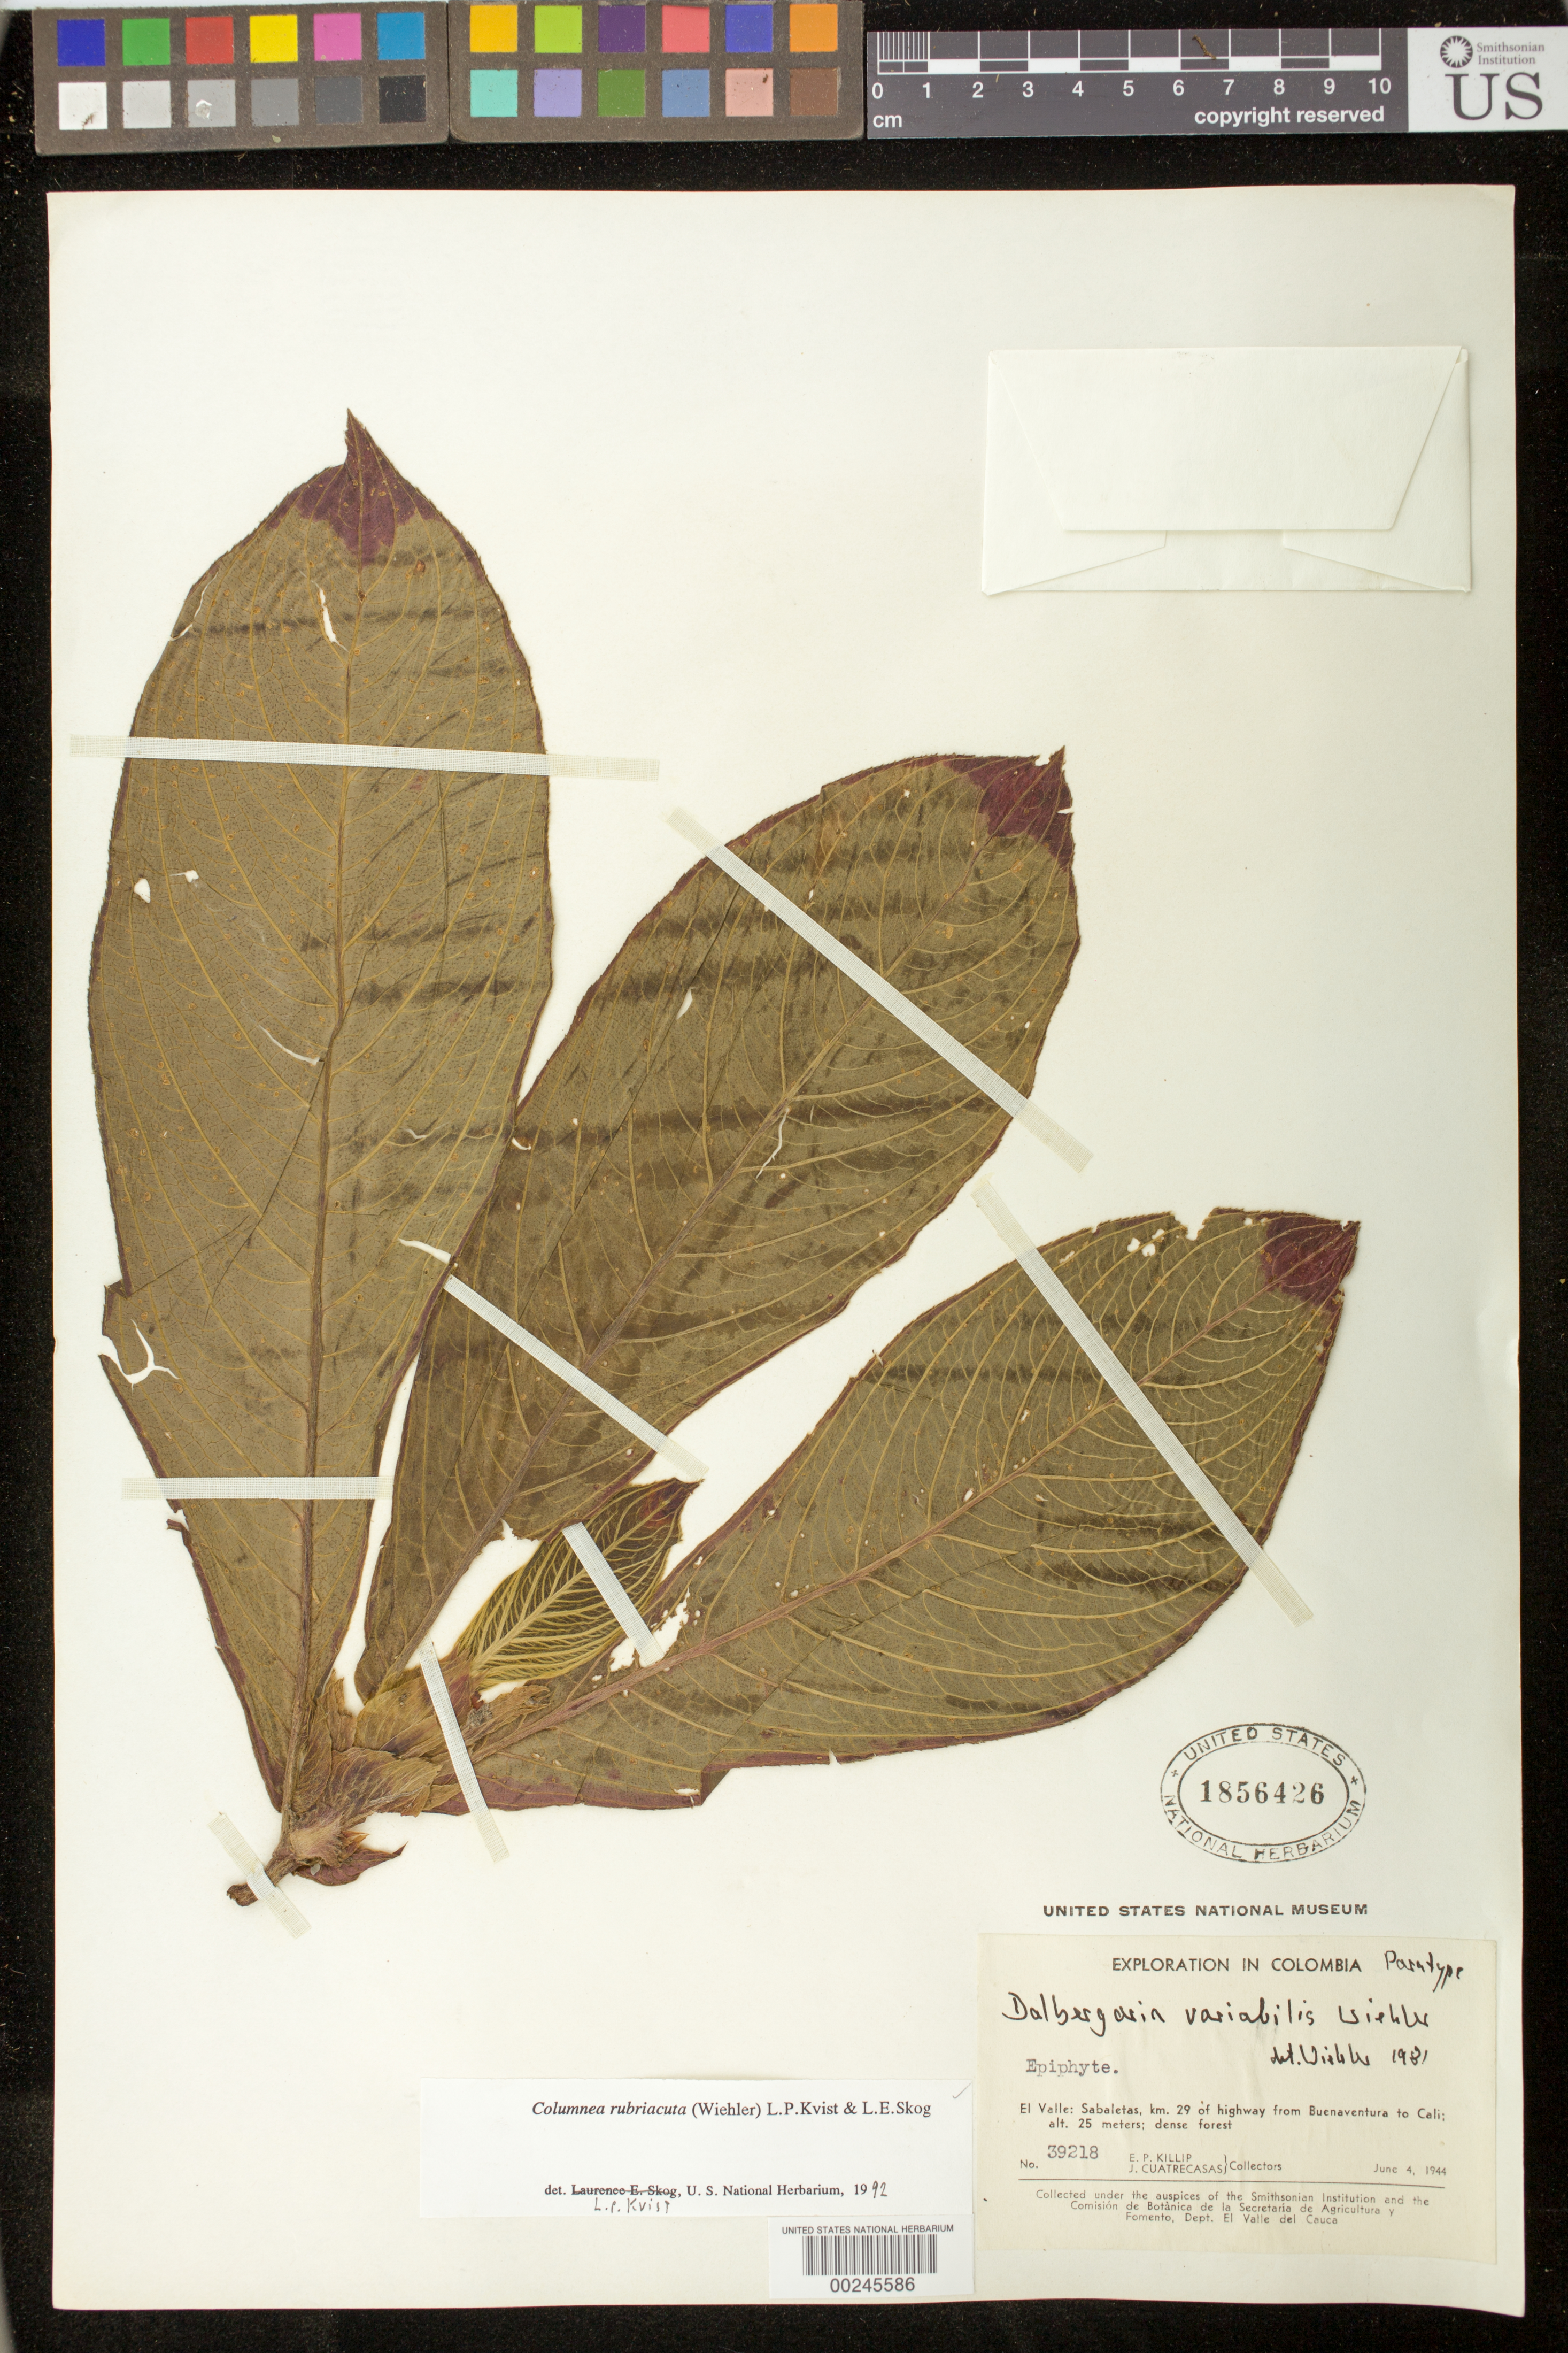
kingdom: Plantae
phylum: Tracheophyta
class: Magnoliopsida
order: Lamiales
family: Gesneriaceae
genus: Columnea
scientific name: Columnea rubriacuta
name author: (Wiehler) L.P. Kvist & L.E. Skog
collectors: E. P. Killip & J. Cuatrecasas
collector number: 39218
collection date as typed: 04 Jun 1944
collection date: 1944-06-04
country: Colombia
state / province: Valle del Cauca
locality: El Valle: Sabaletas, km 29 of highway from Buenaventura to Cali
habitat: Dense forest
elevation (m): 25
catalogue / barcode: US 1856426